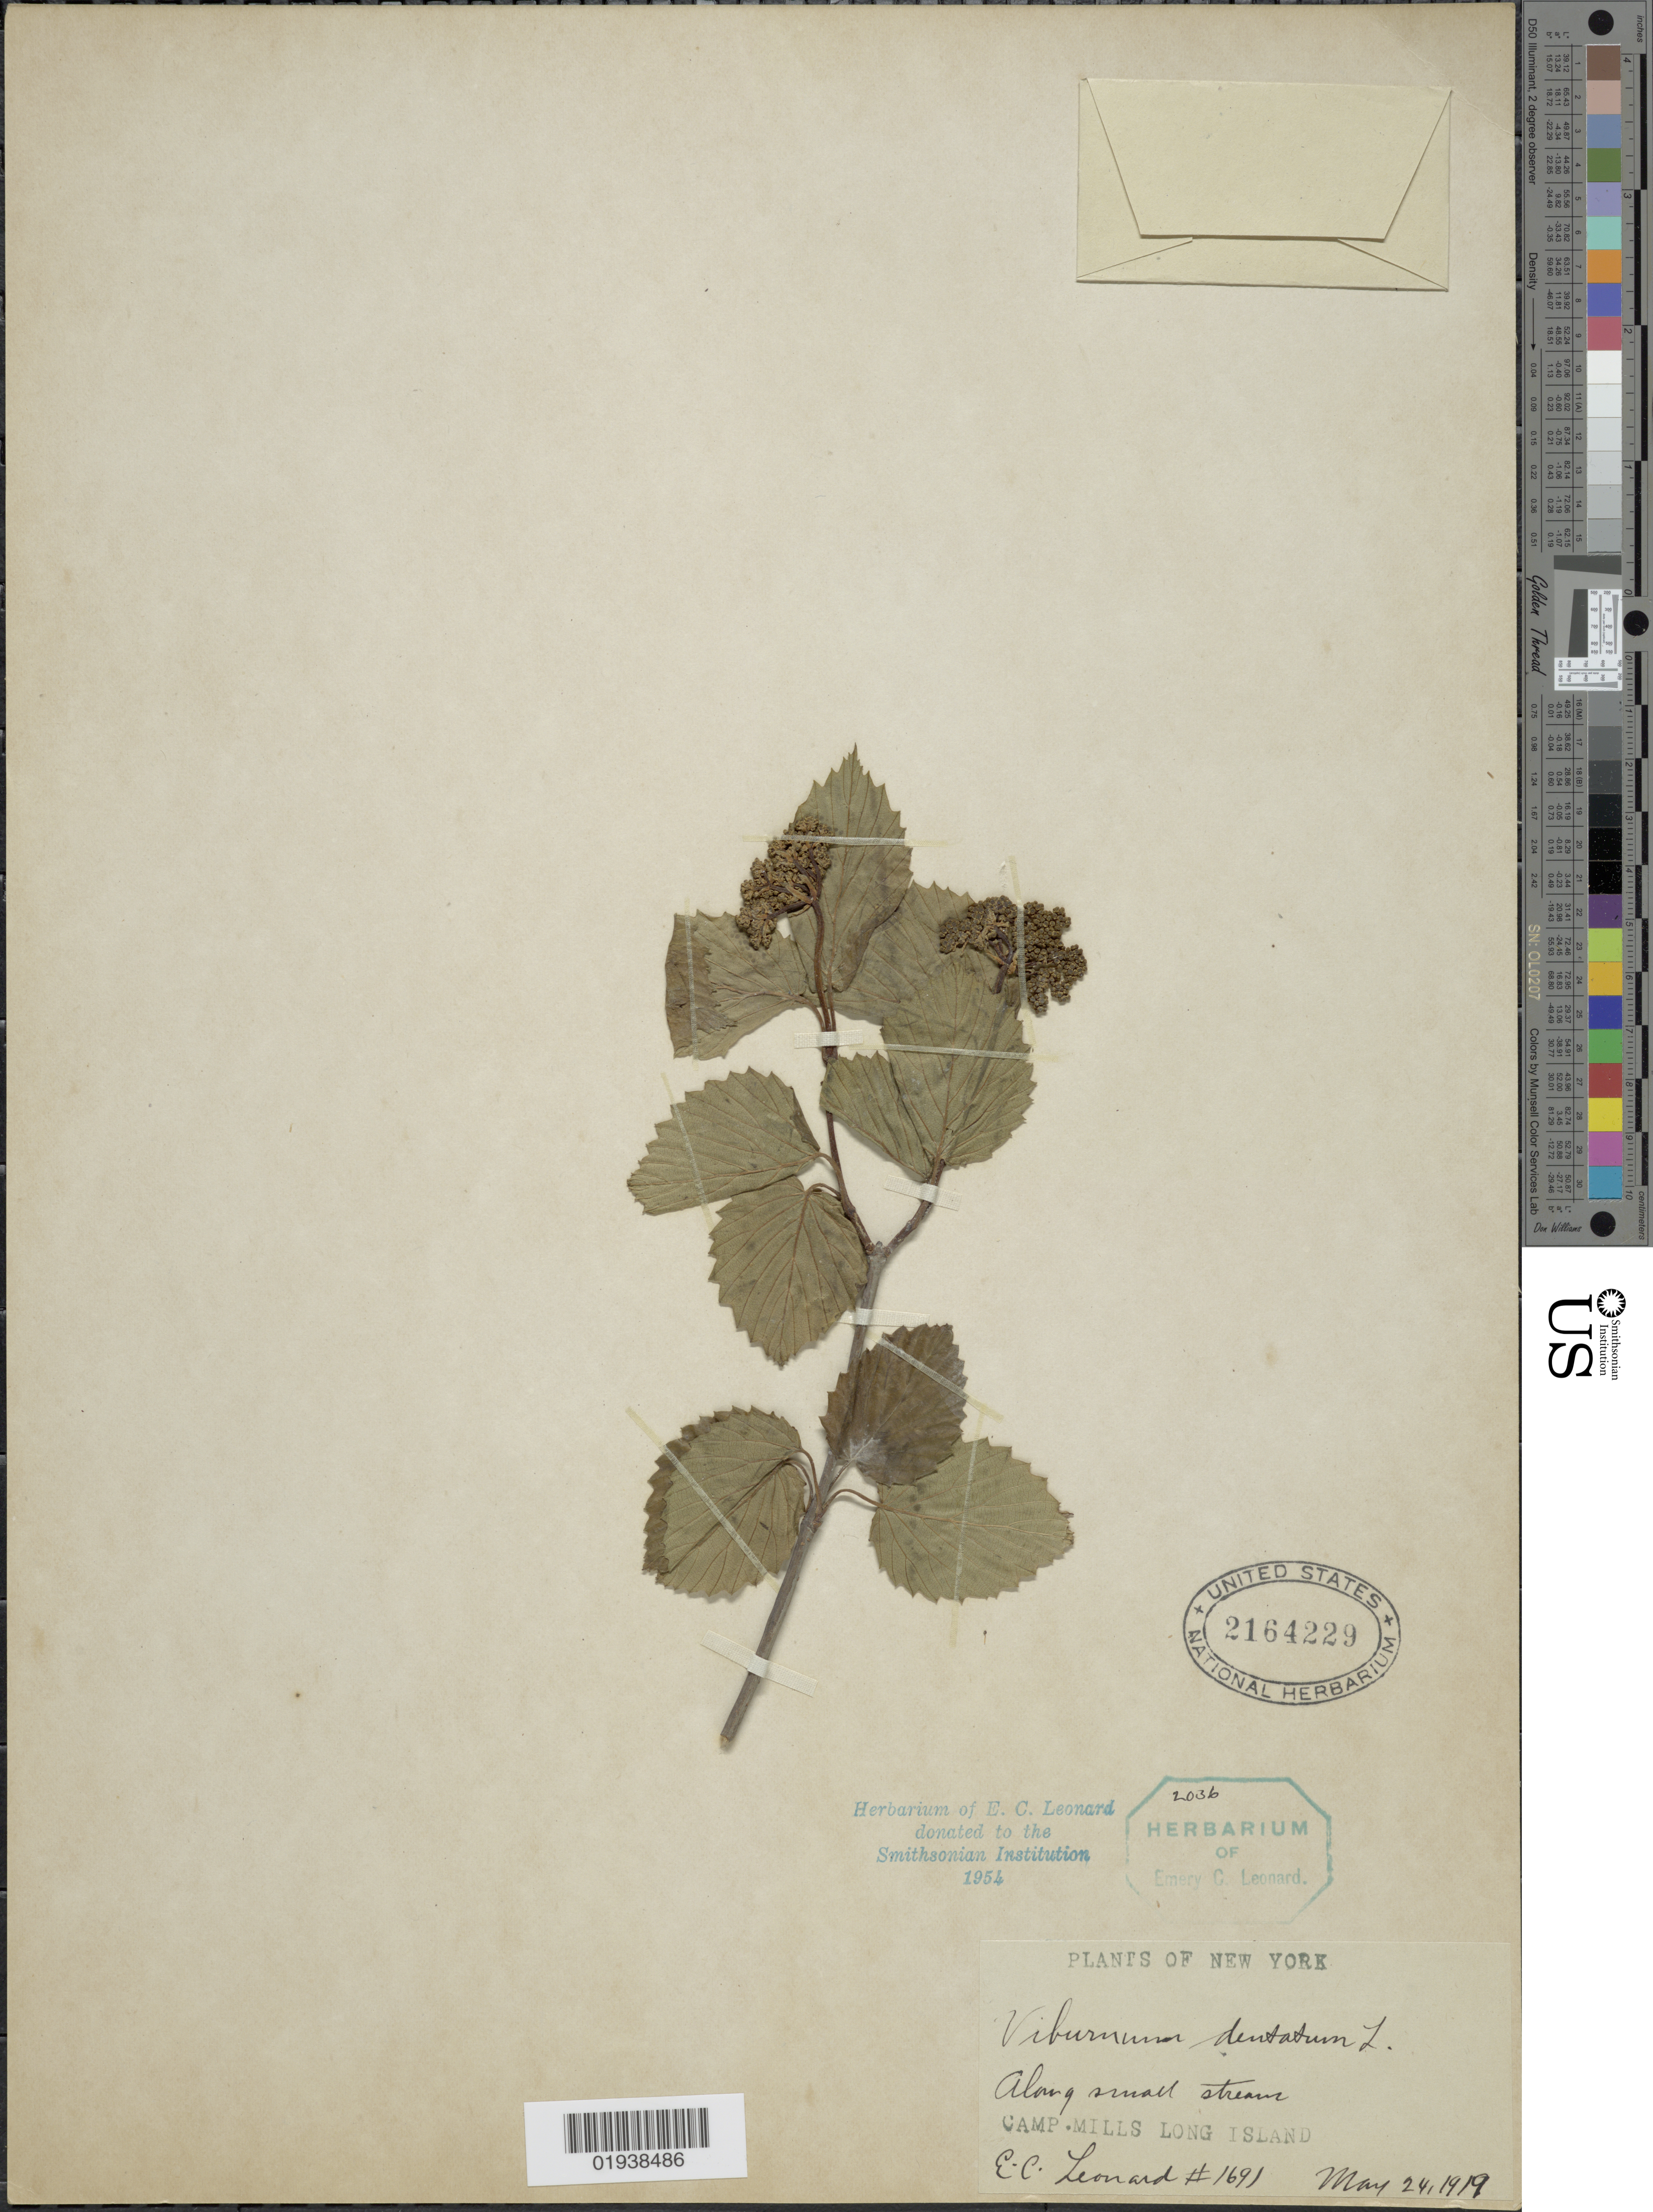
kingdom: Plantae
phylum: Tracheophyta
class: Magnoliopsida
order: Dipsacales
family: Viburnaceae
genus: Viburnum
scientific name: Viburnum dentatum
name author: L.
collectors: E. C. Leonard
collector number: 1691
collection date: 1919-05-24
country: United States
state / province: New York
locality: Camp Mills Long Island.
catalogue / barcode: US 2164229